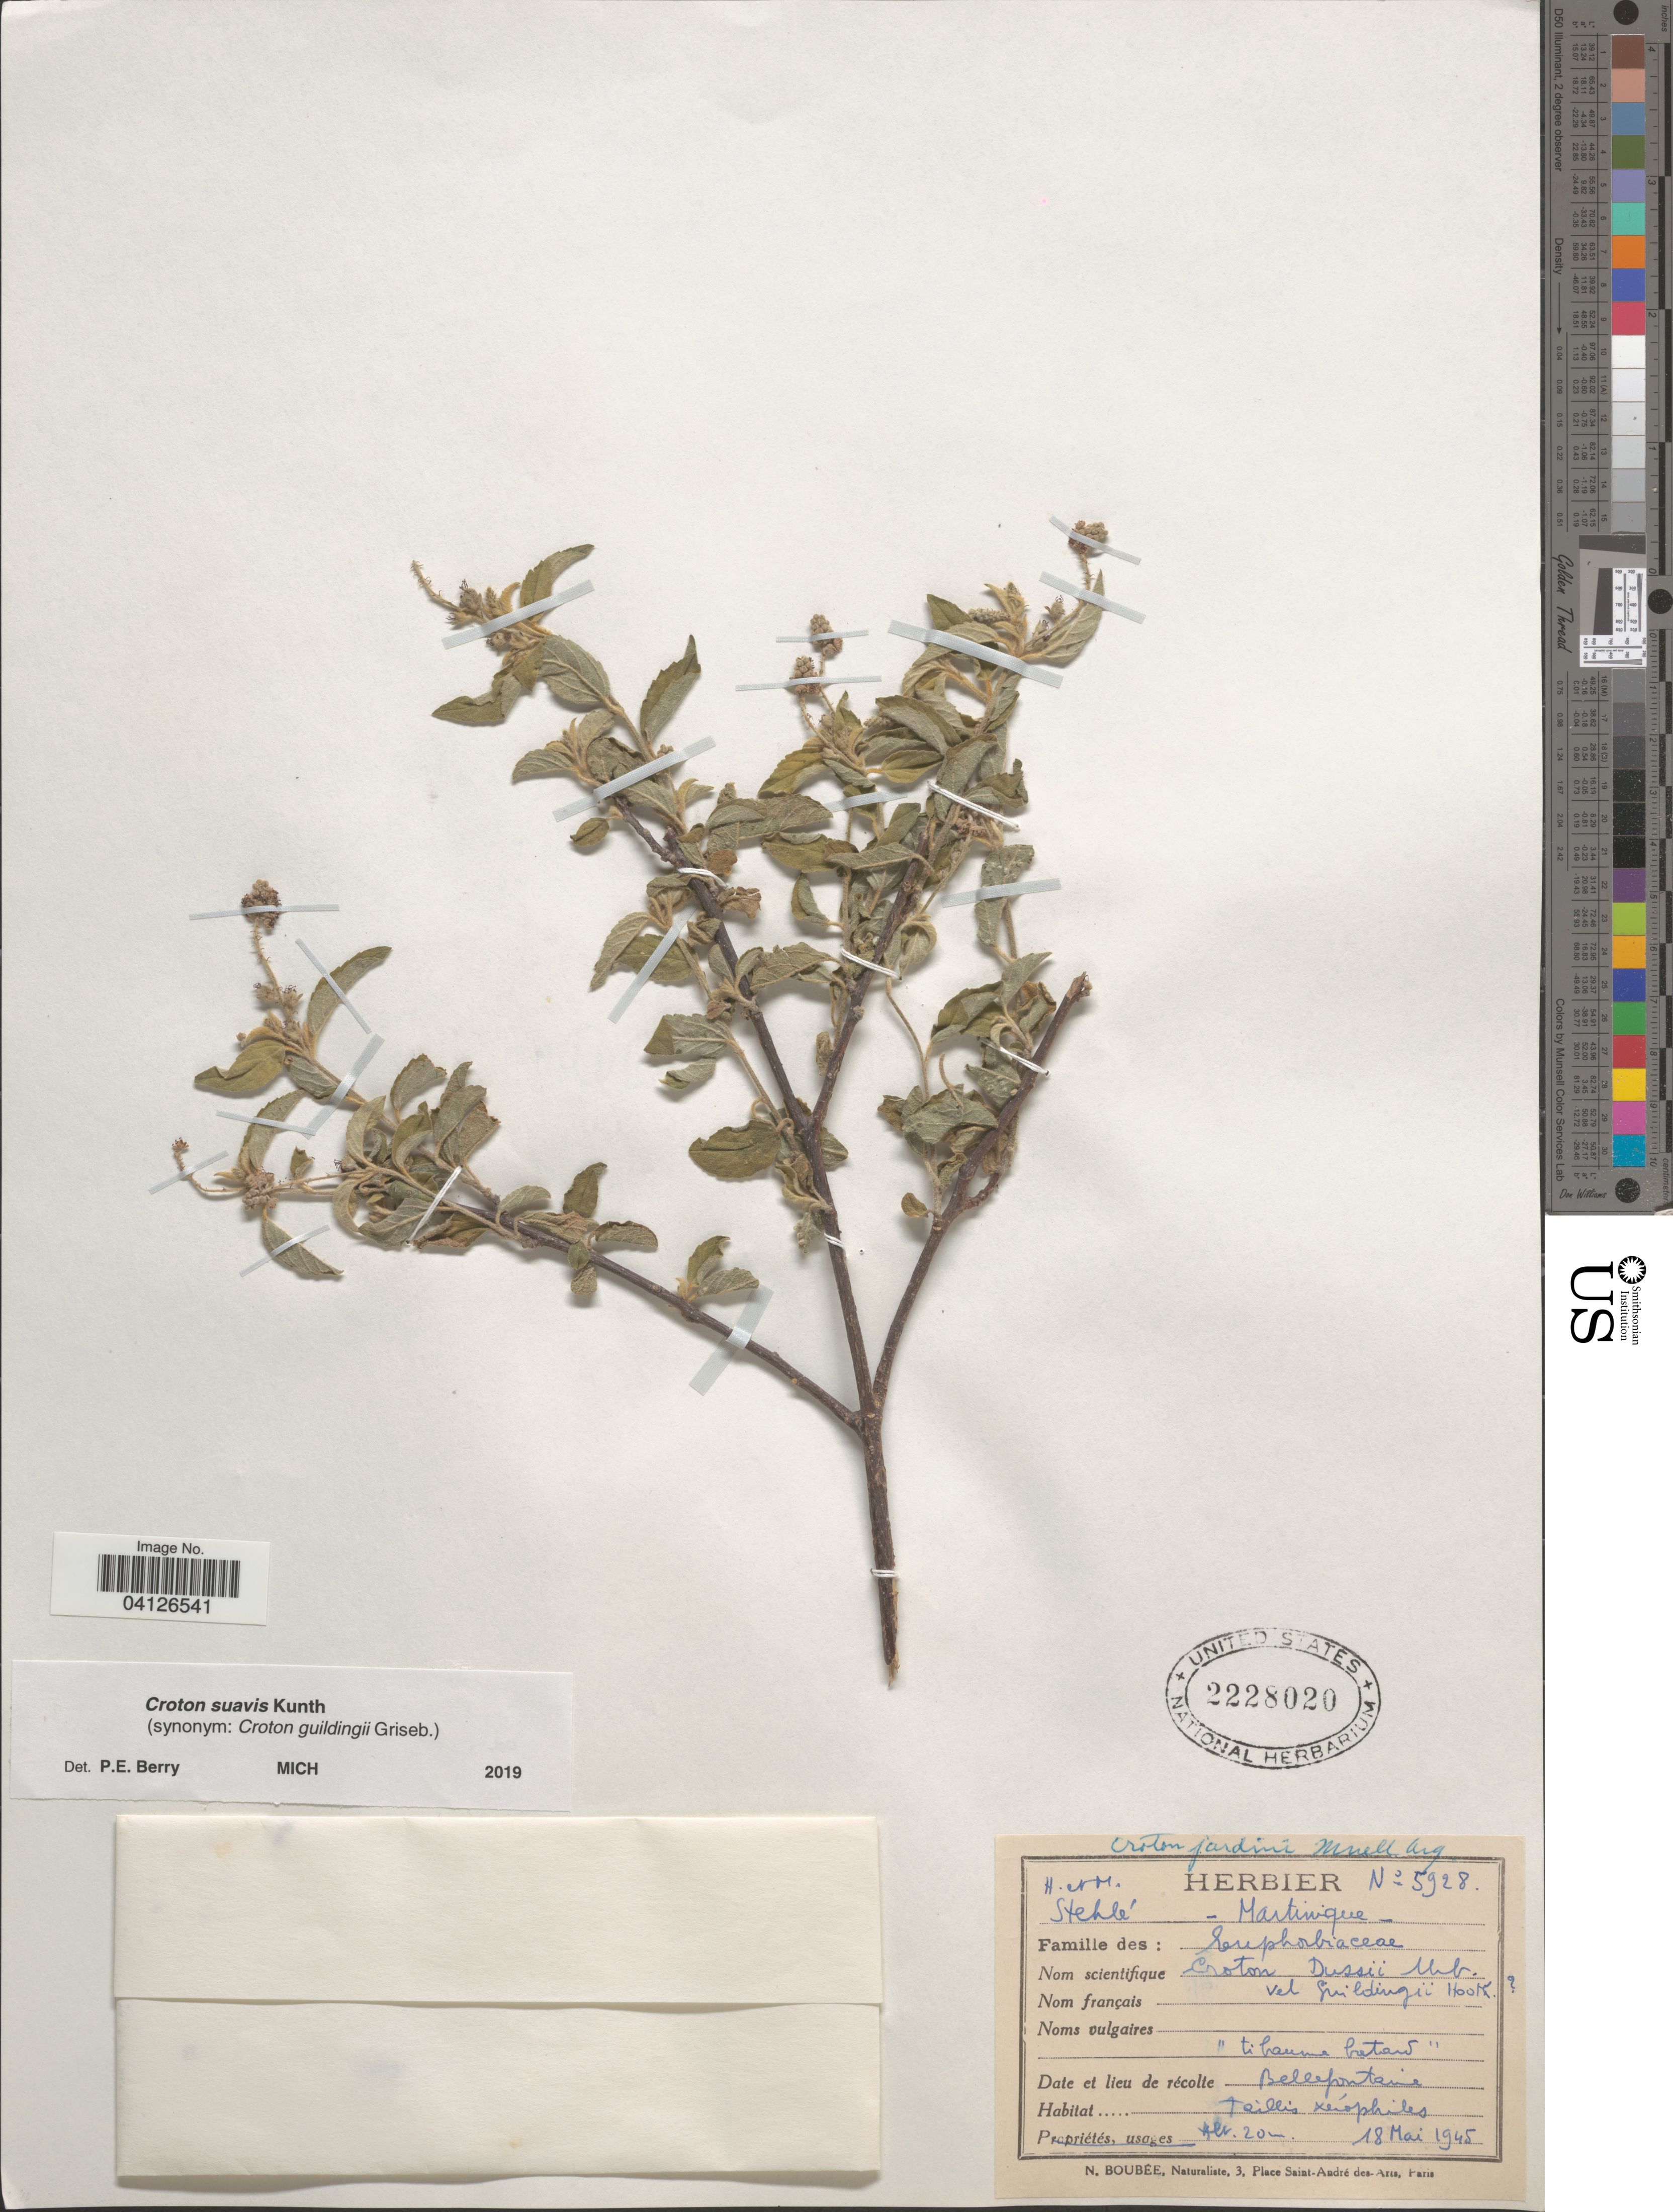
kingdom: Plantae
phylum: Tracheophyta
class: Magnoliopsida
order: Malpighiales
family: Euphorbiaceae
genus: Croton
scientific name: Croton suavis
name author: Kunth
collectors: H. Stehlé & M. Stehlé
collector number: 5928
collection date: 1945-05-18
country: Martinique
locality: Bellefontaine.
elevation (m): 20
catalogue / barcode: US 2228020